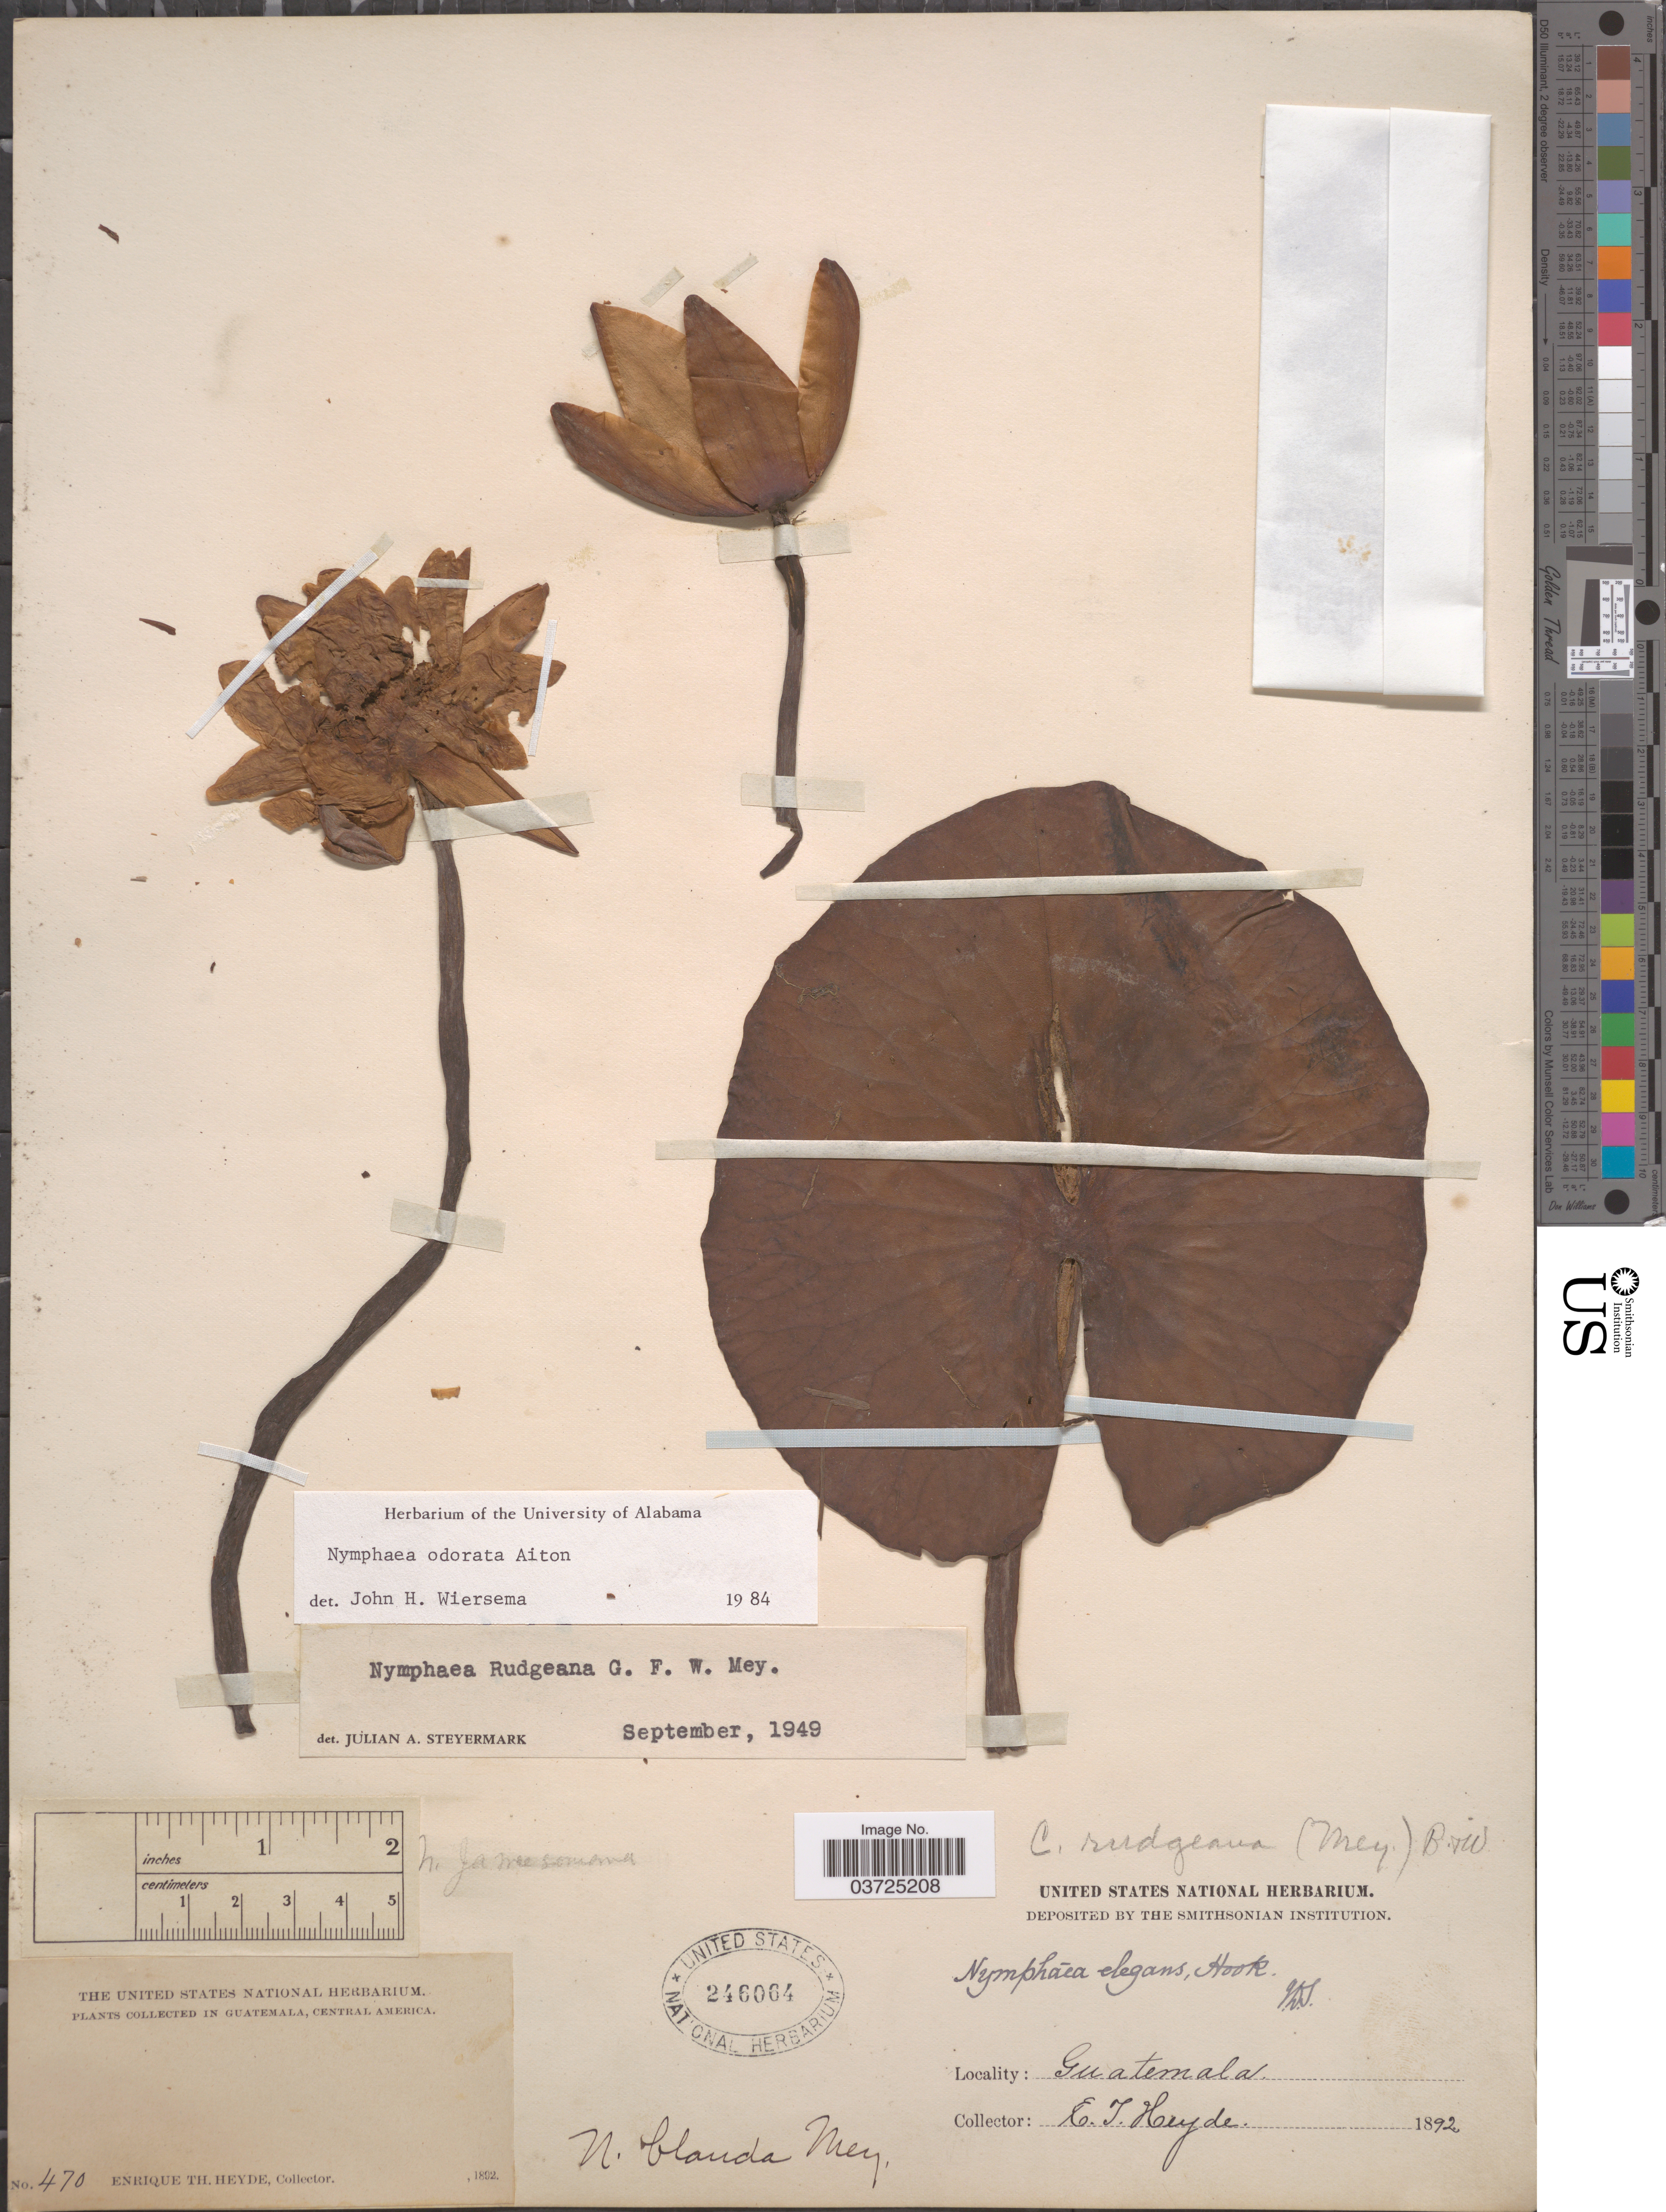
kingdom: Plantae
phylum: Tracheophyta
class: Magnoliopsida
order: Nymphaeales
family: Nymphaeaceae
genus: Nymphaea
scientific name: Nymphaea odorata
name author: Aiton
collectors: E. T. Heyde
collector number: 470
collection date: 1892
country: Guatemala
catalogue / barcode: US 246064